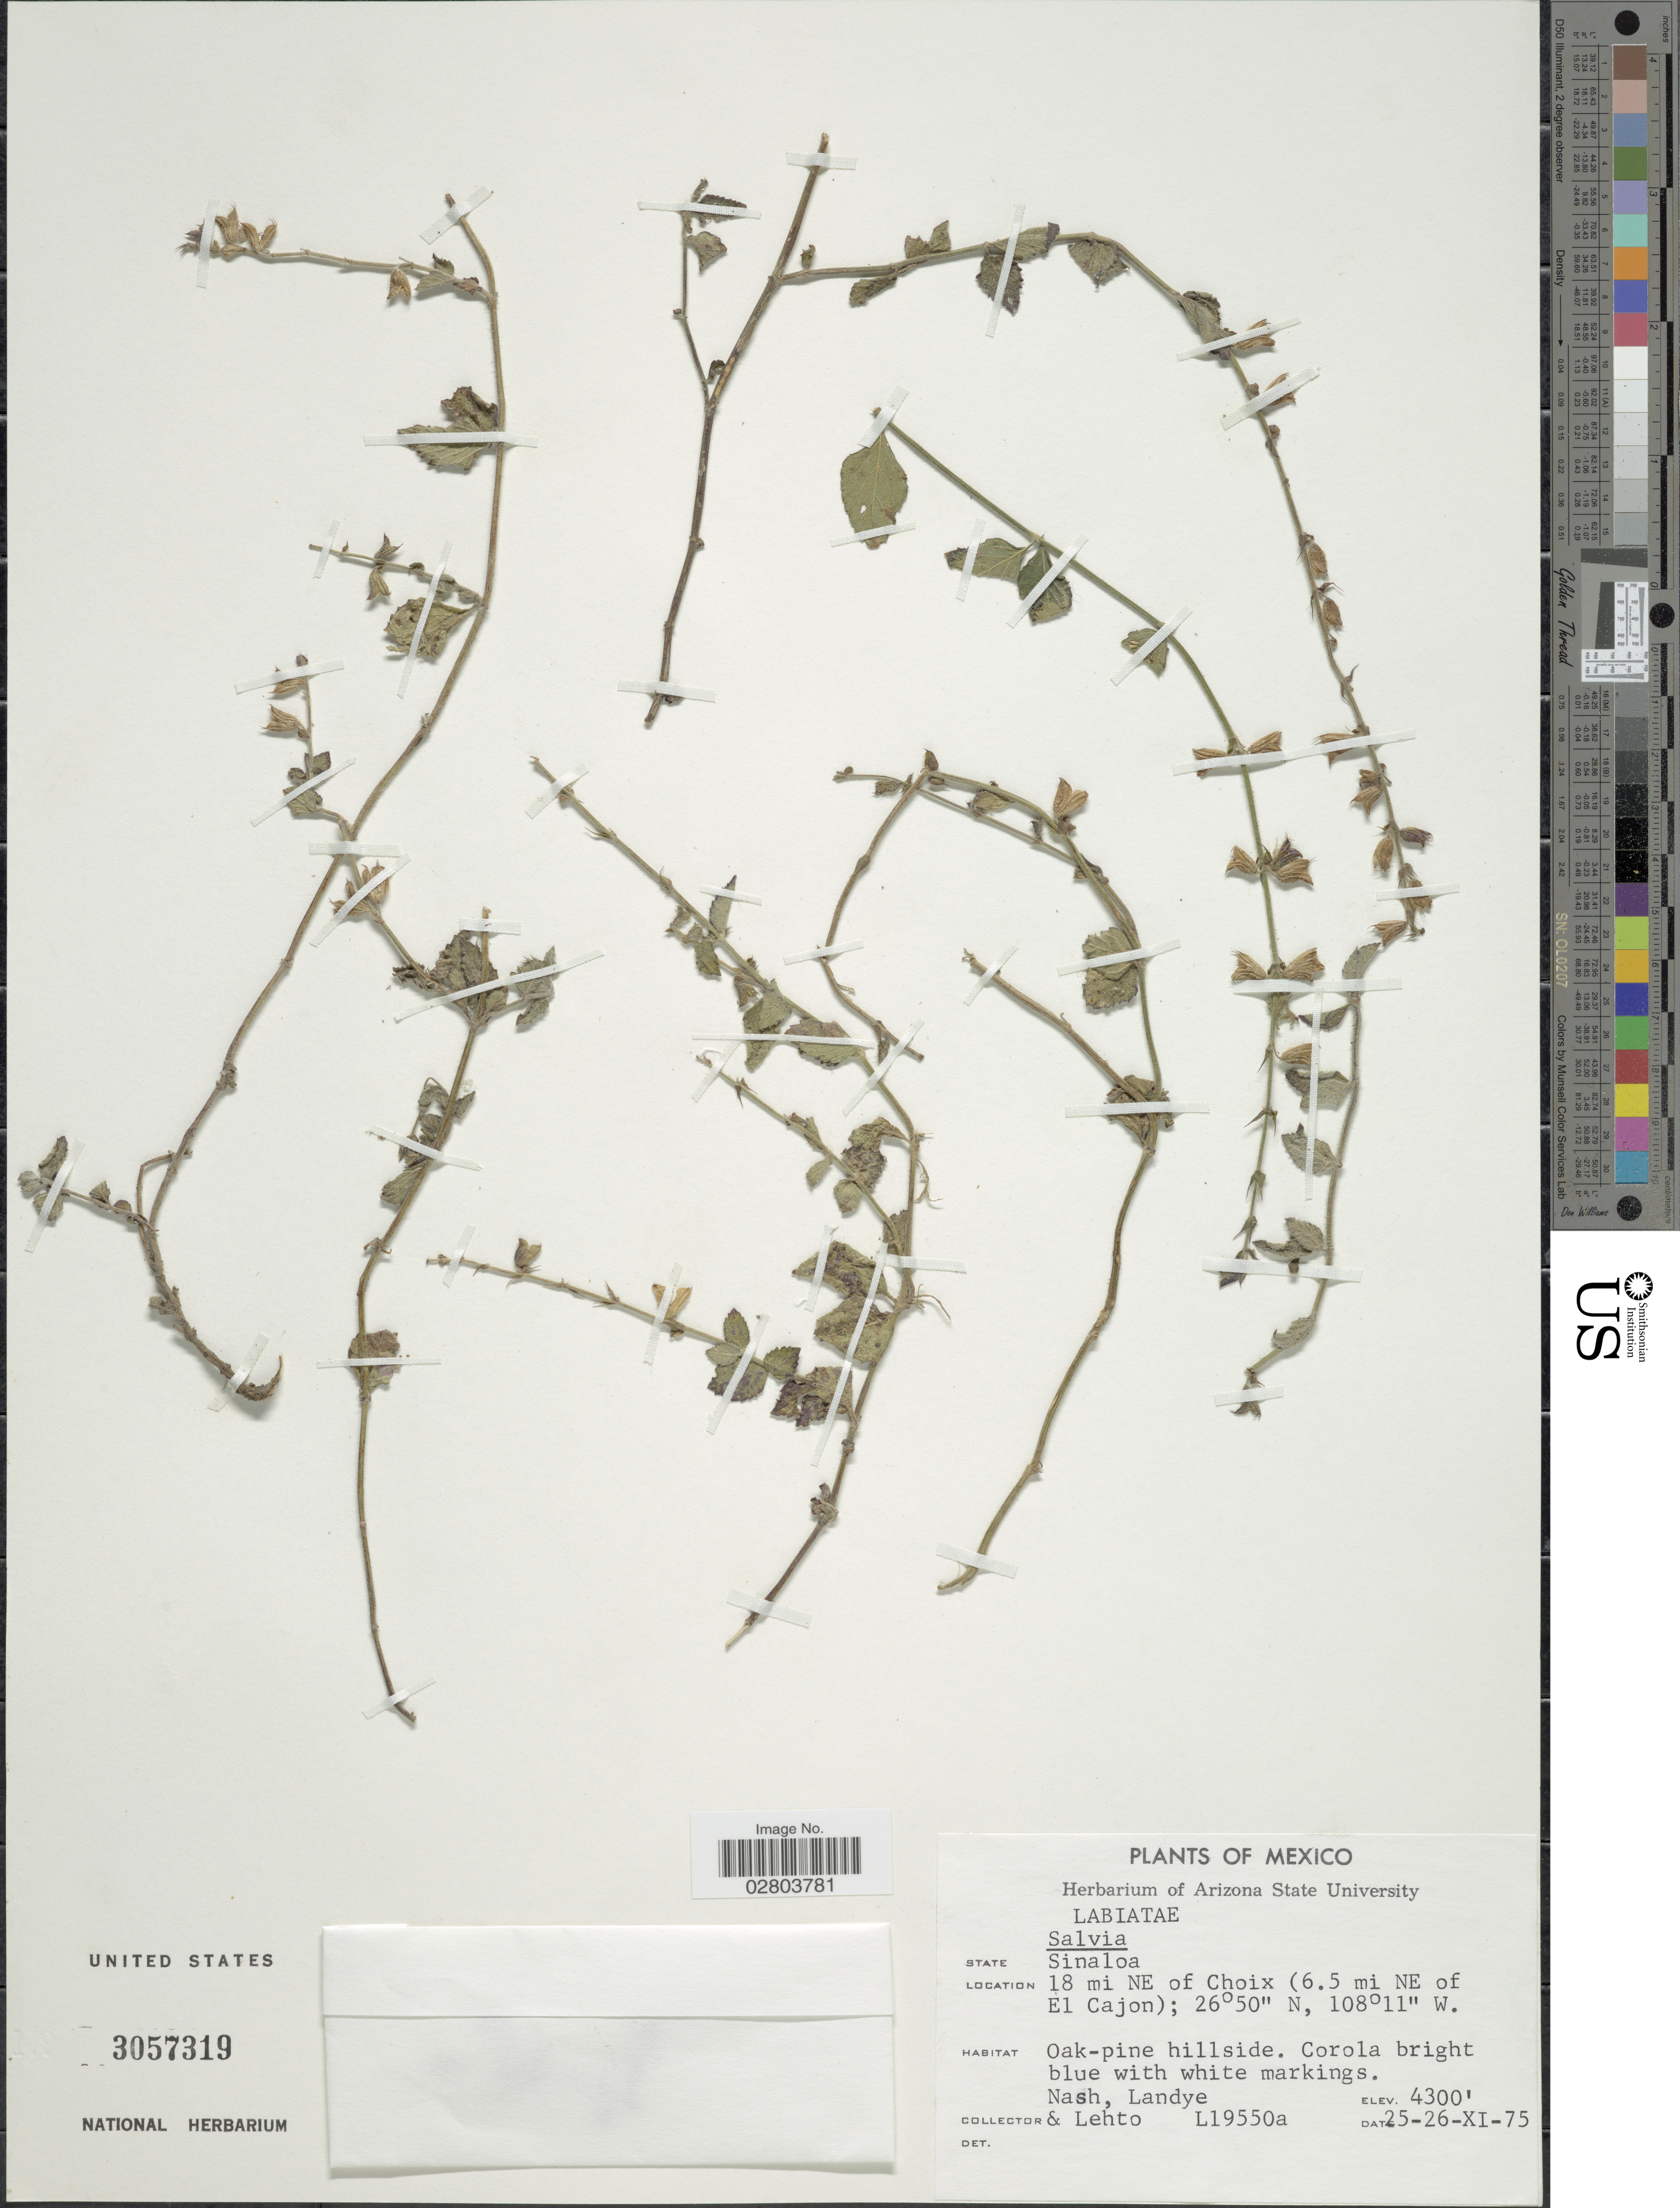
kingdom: Plantae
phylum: Tracheophyta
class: Magnoliopsida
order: Lamiales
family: Lamiaceae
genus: Salvia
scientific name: Salvia sp.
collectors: -- Nash, Landye & -. Lehto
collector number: L19550a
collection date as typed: Transcribed d/m/y: 25/11/75 to 26/11/75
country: Mexico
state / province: Sinaloa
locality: State Sinaloa. 18 mi NE of Choix (6.5 mi NE of El Cajon).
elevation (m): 1311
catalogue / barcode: US 3057319